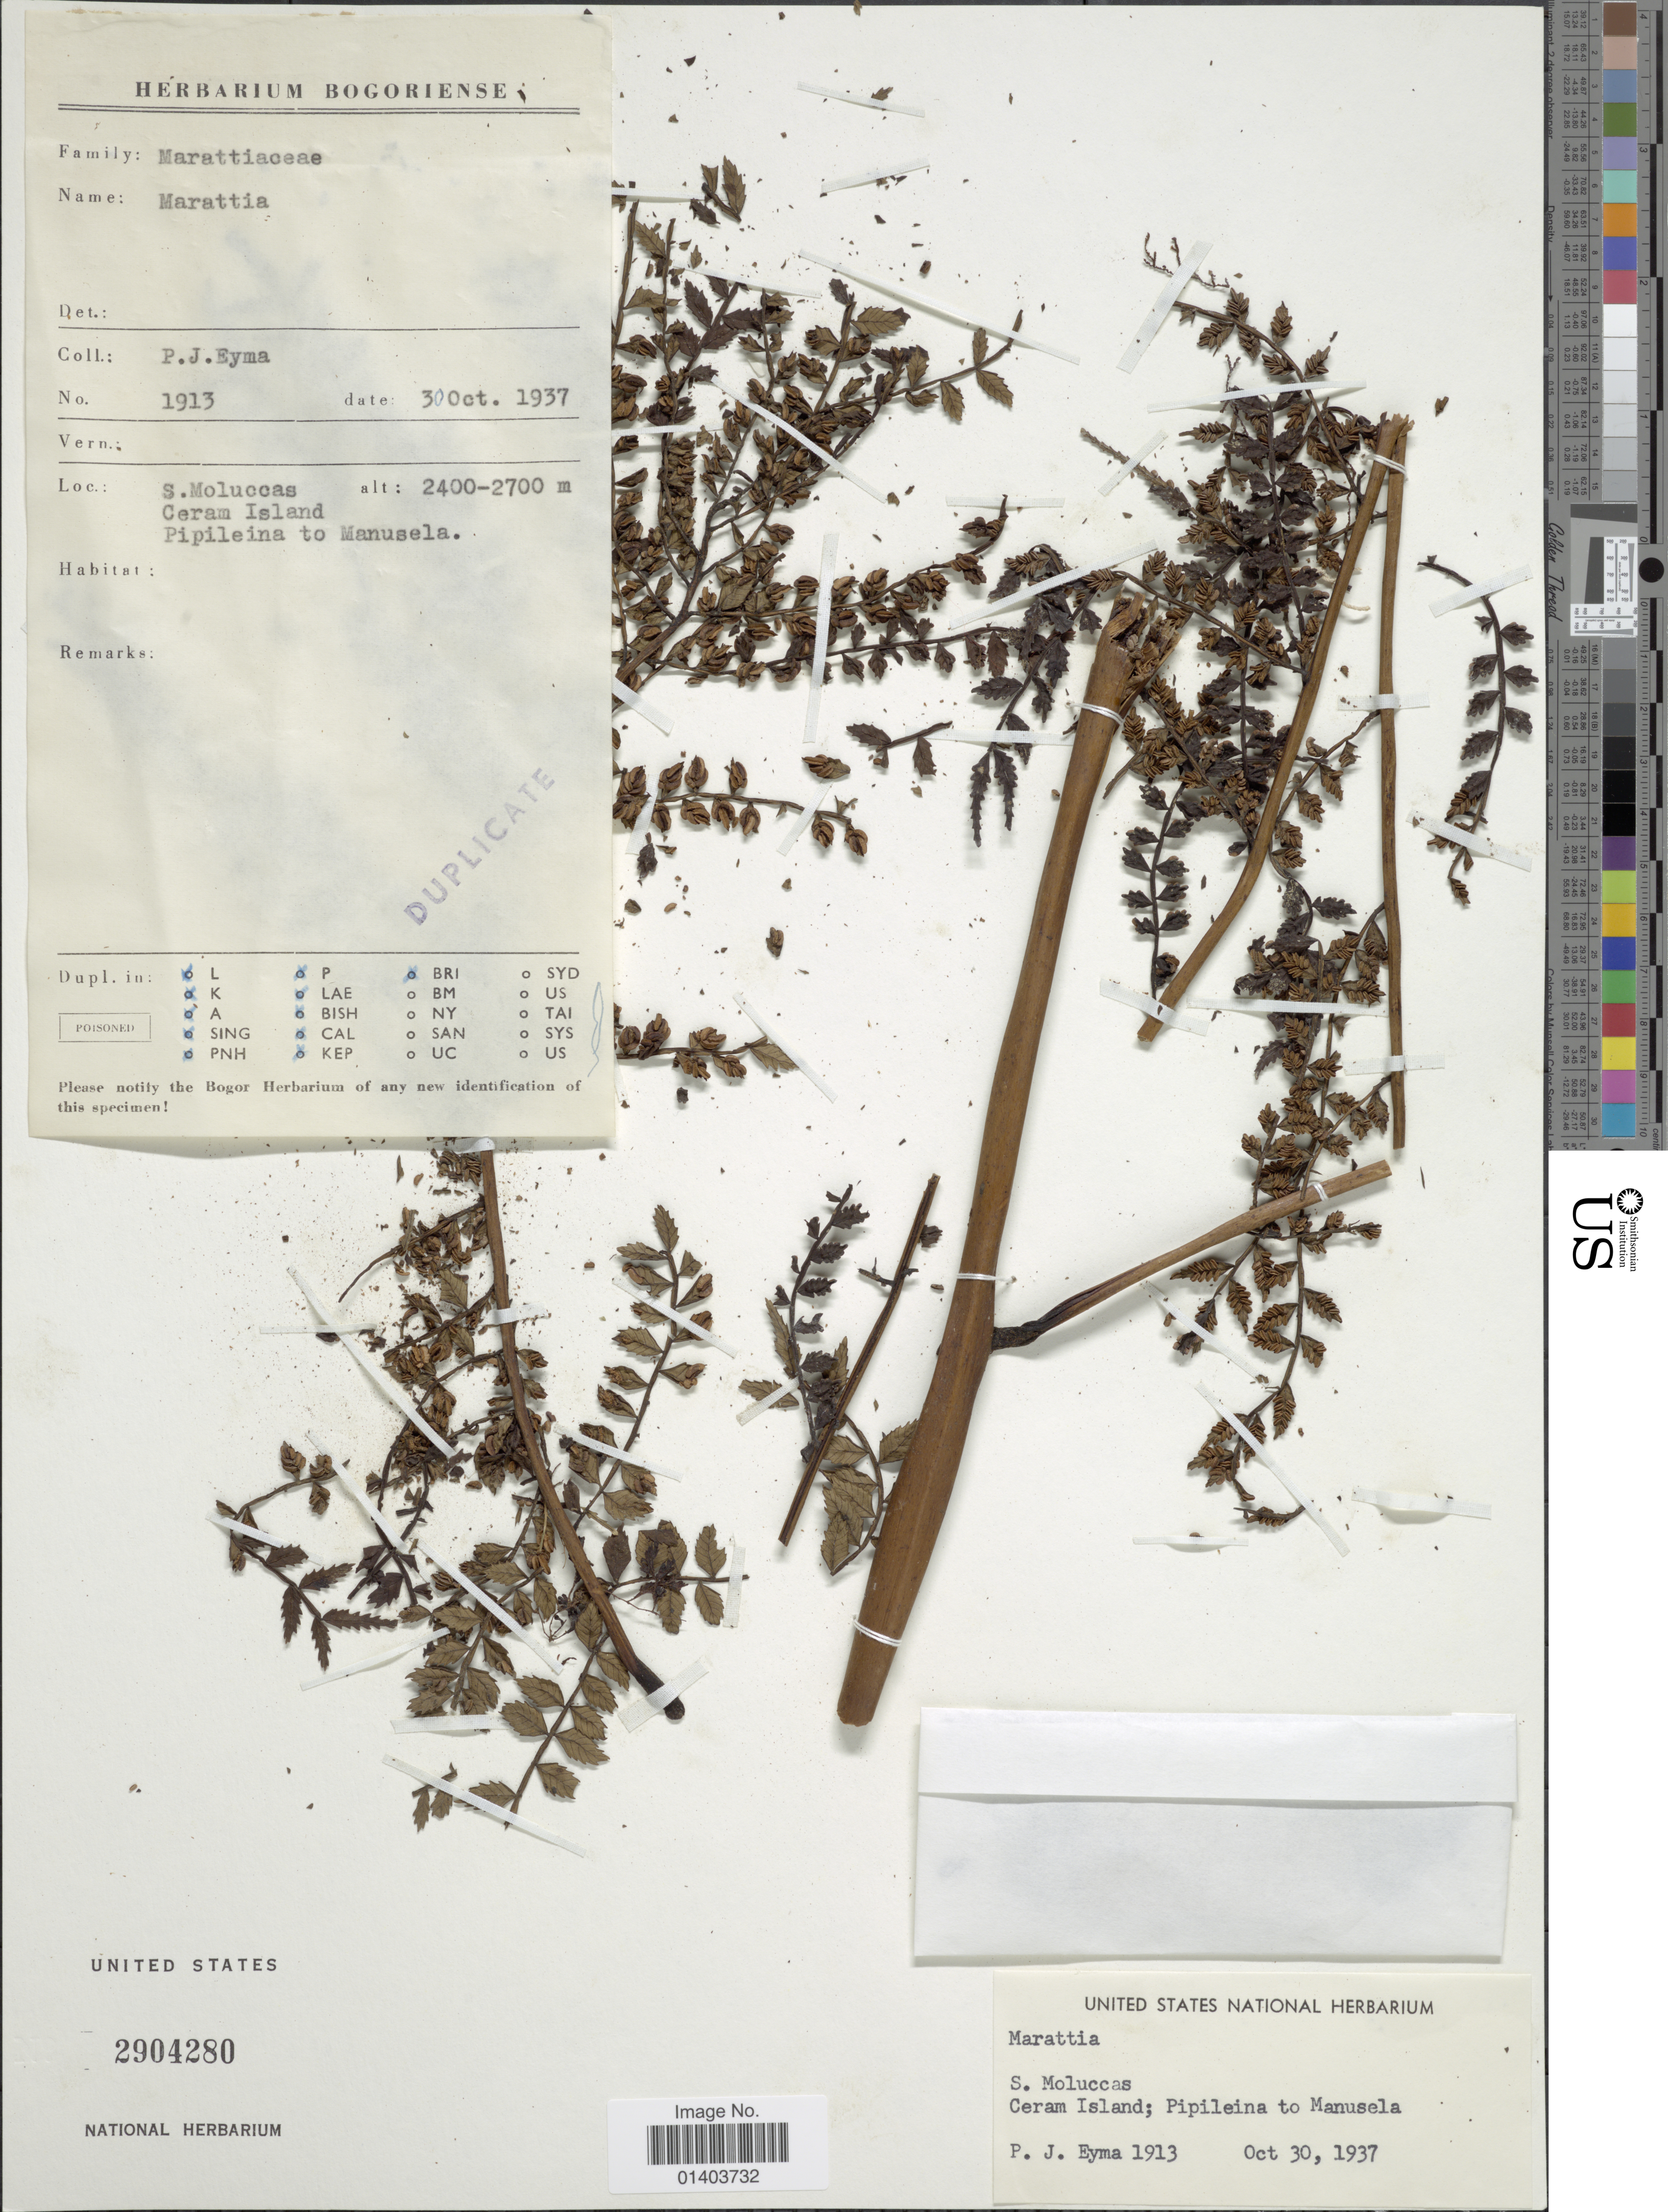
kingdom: Plantae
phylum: Tracheophyta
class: Polypodiopsida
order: Marattiales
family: Marattiaceae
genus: Ptisana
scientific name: Ptisana melanesica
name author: (Kuhn) Murdock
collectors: P. J. Eyma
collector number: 1913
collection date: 1937-10-30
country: Indonesia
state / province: Maluku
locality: S. Moluccas, ceram Island Pipipeina to Maunsela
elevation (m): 2400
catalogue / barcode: US 2904280